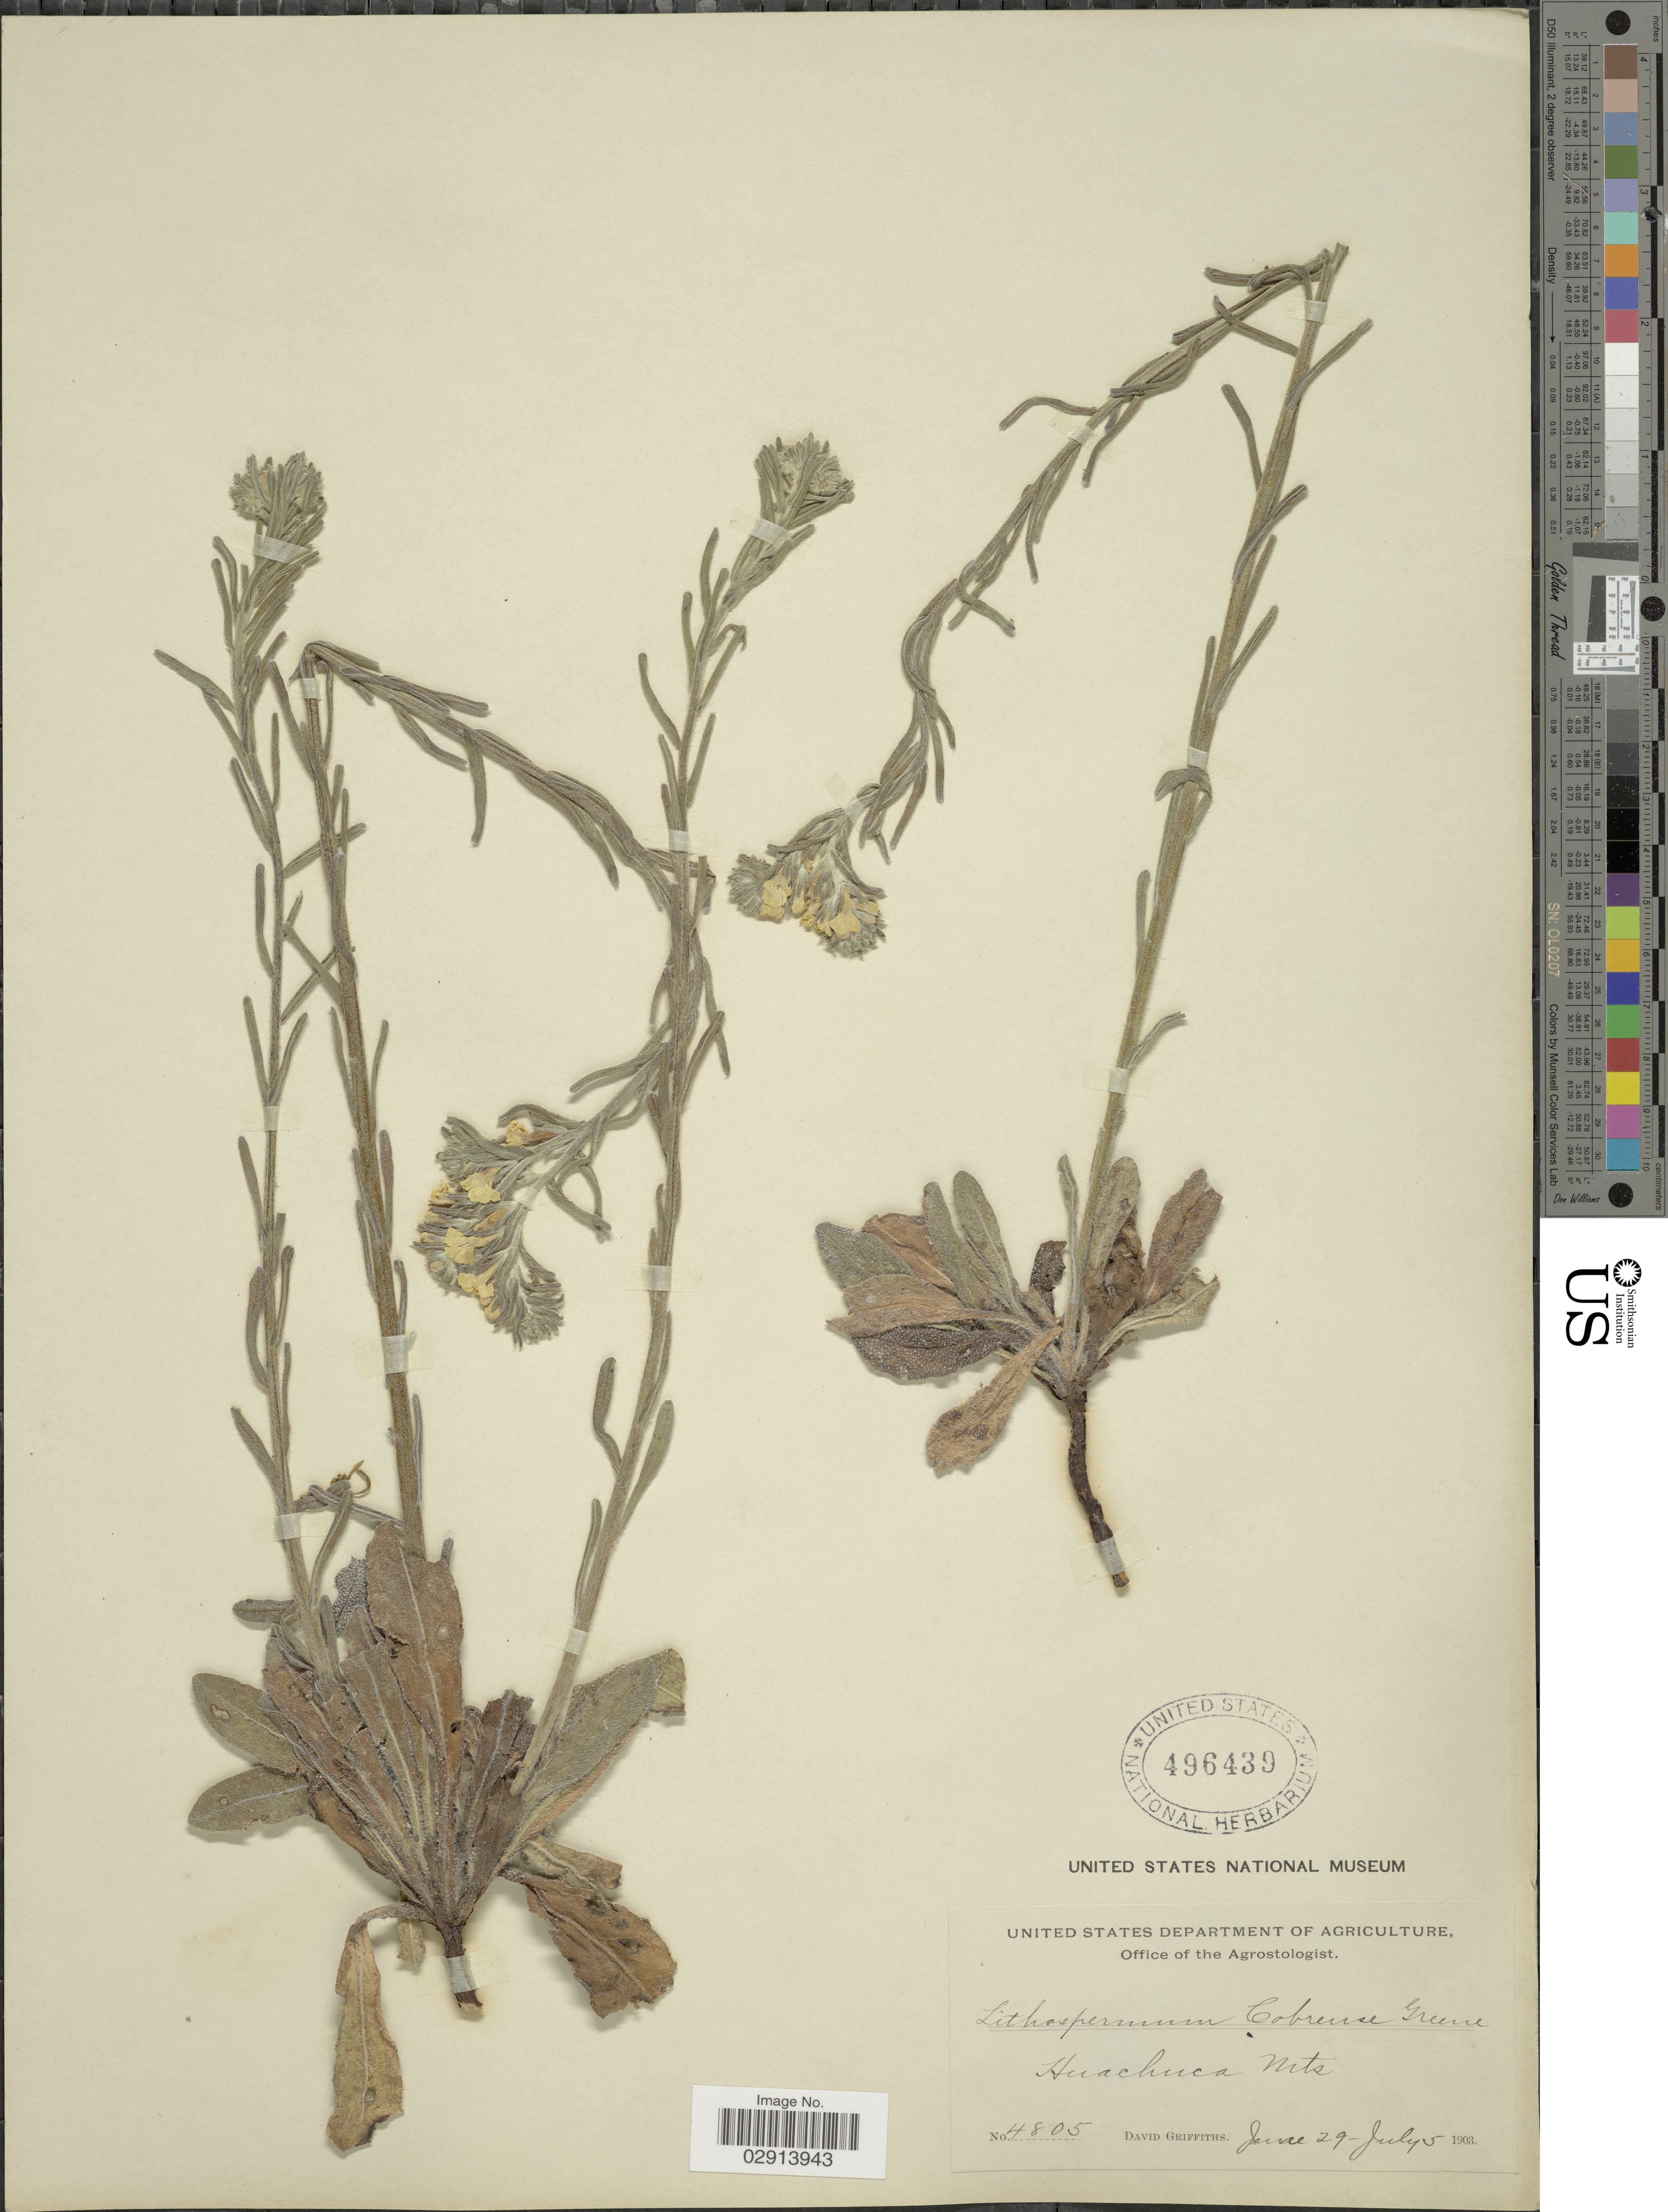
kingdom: Plantae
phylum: Tracheophyta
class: Magnoliopsida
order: Boraginales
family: Boraginaceae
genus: Lithospermum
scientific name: Lithospermum cobrense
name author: Greene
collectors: D. Griffiths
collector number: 4805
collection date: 1903-06-29/1903-07-05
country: United States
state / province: Arizona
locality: Huachuca Mts.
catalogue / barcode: US 496430